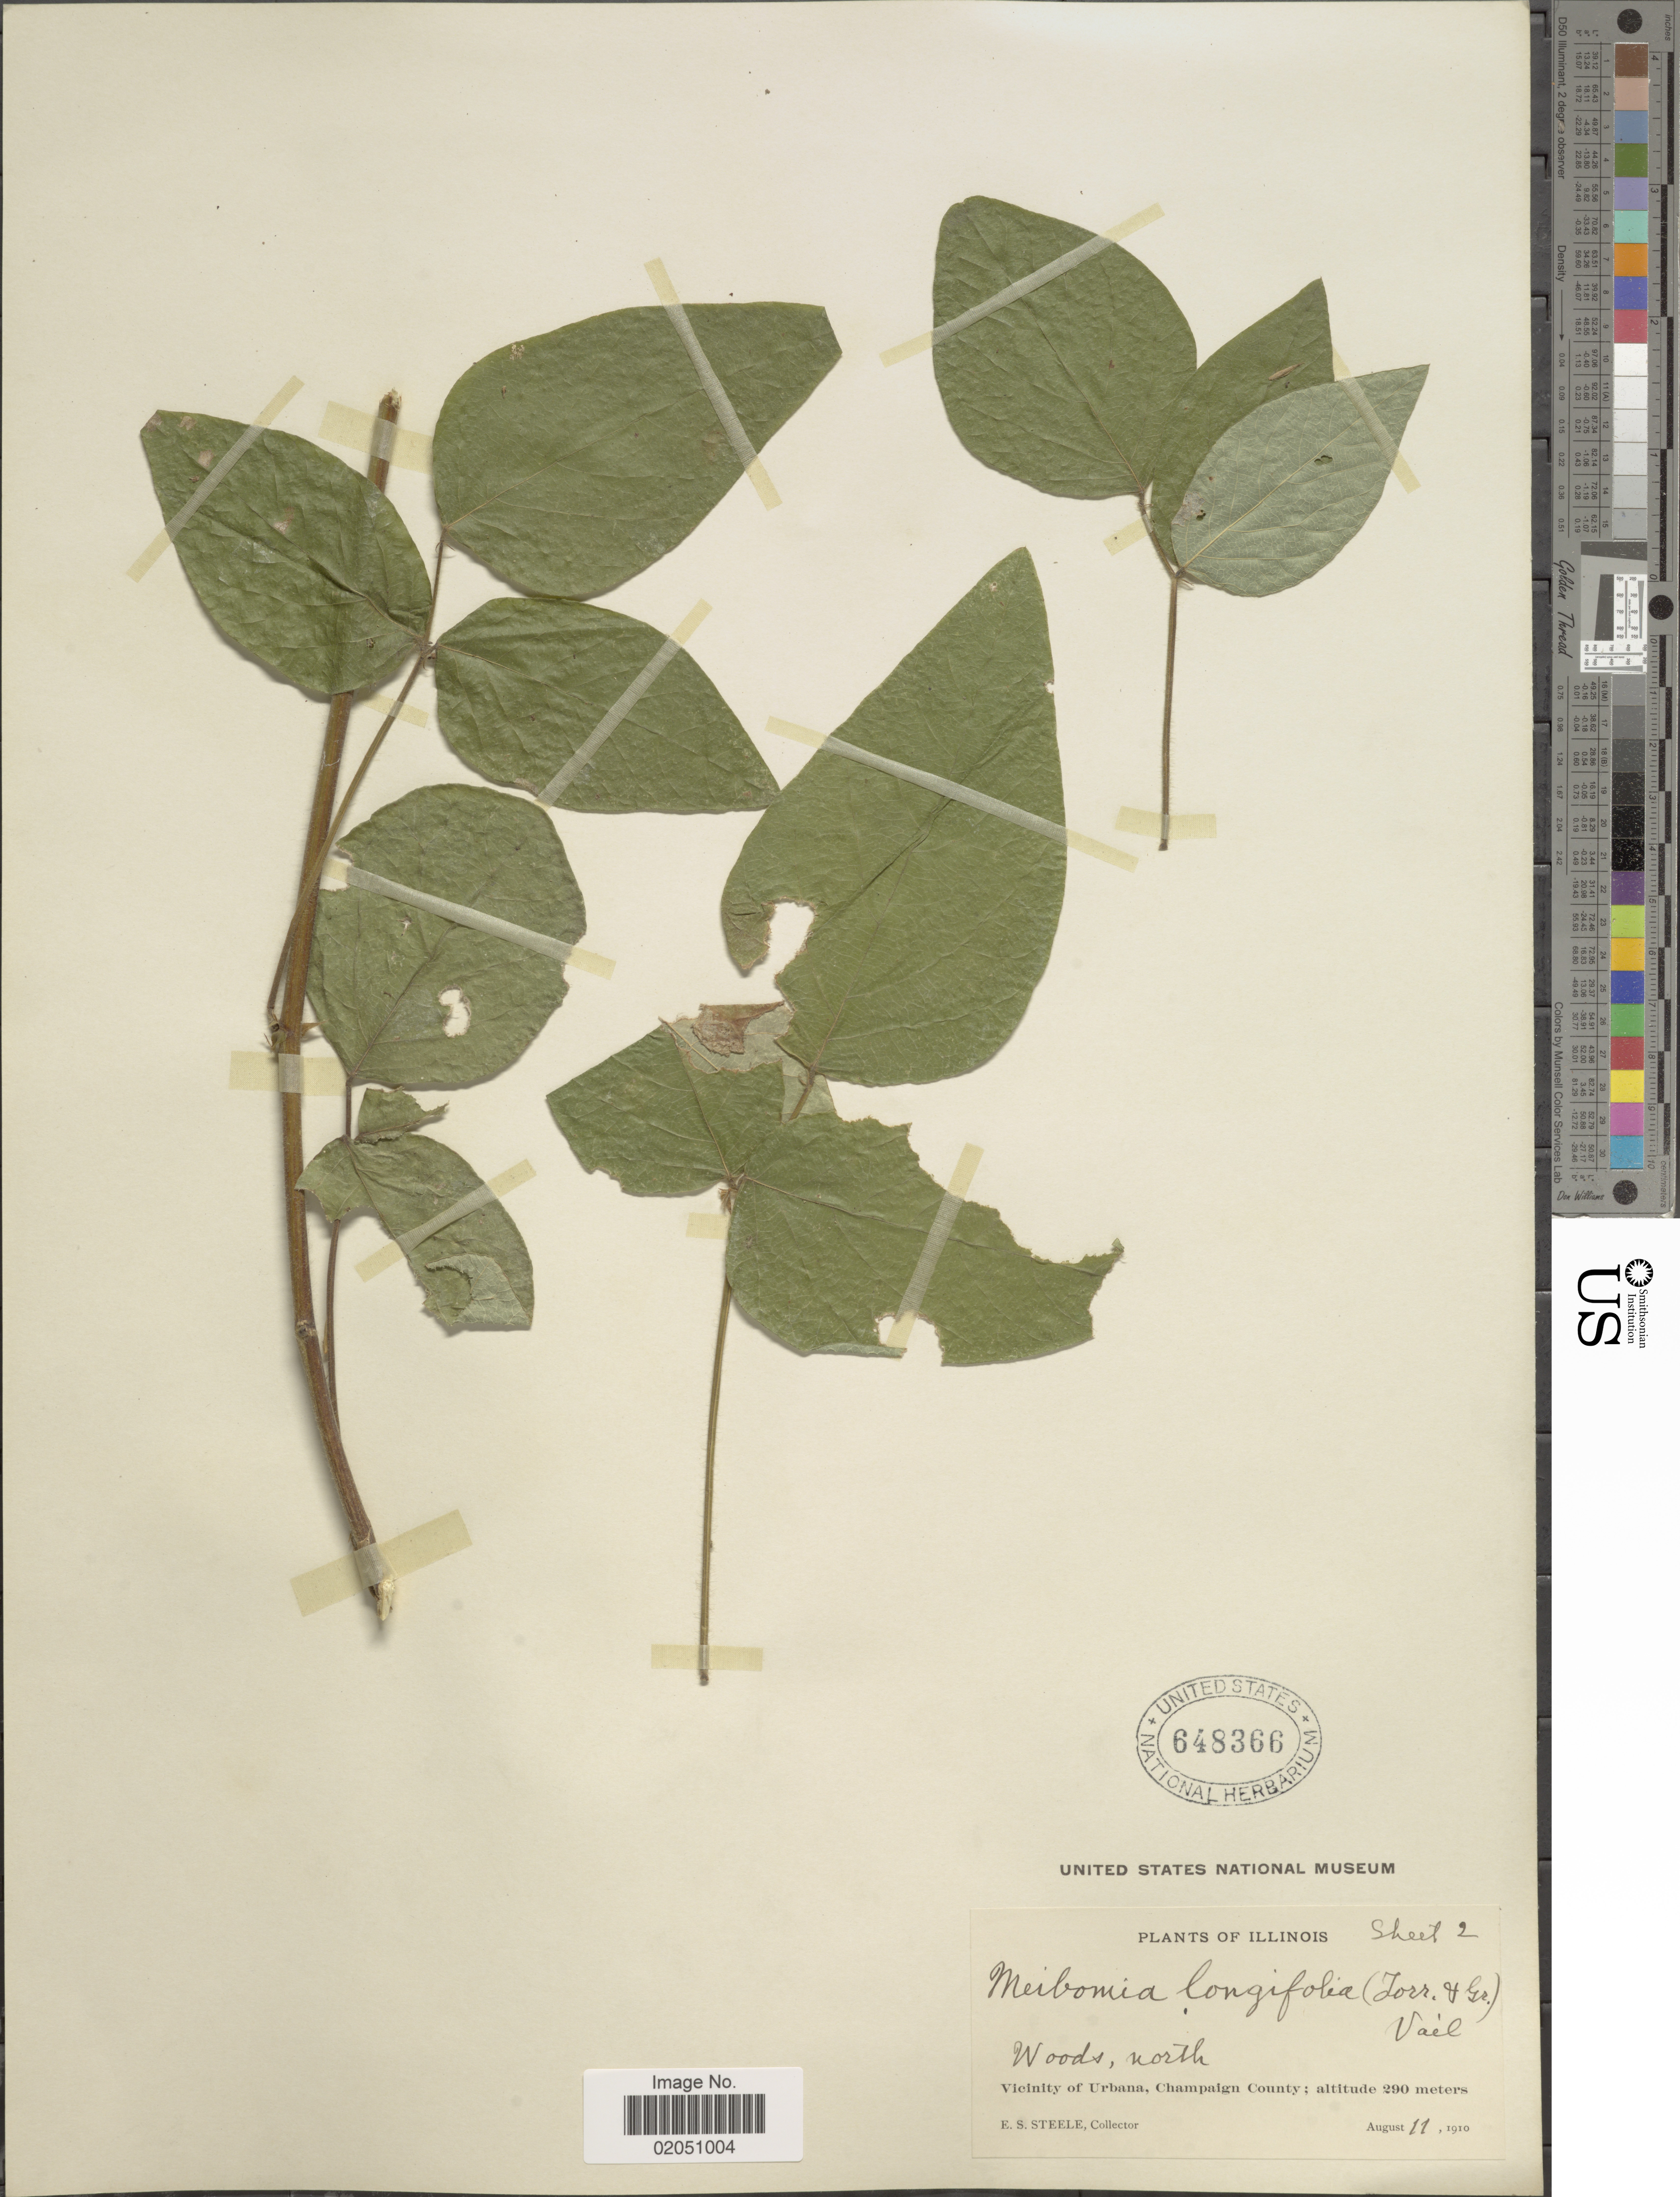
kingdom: Plantae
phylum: Tracheophyta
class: Magnoliopsida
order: Fabales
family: Fabaceae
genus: Desmodium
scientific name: Desmodium longifolium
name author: (Torr. & A. Gray) Fitzpatrick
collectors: E. Steele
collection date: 1910-08-11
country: United States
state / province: Illinois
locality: Woods, north Vicinity of Urbana, Champaign County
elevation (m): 290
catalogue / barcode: US 648366